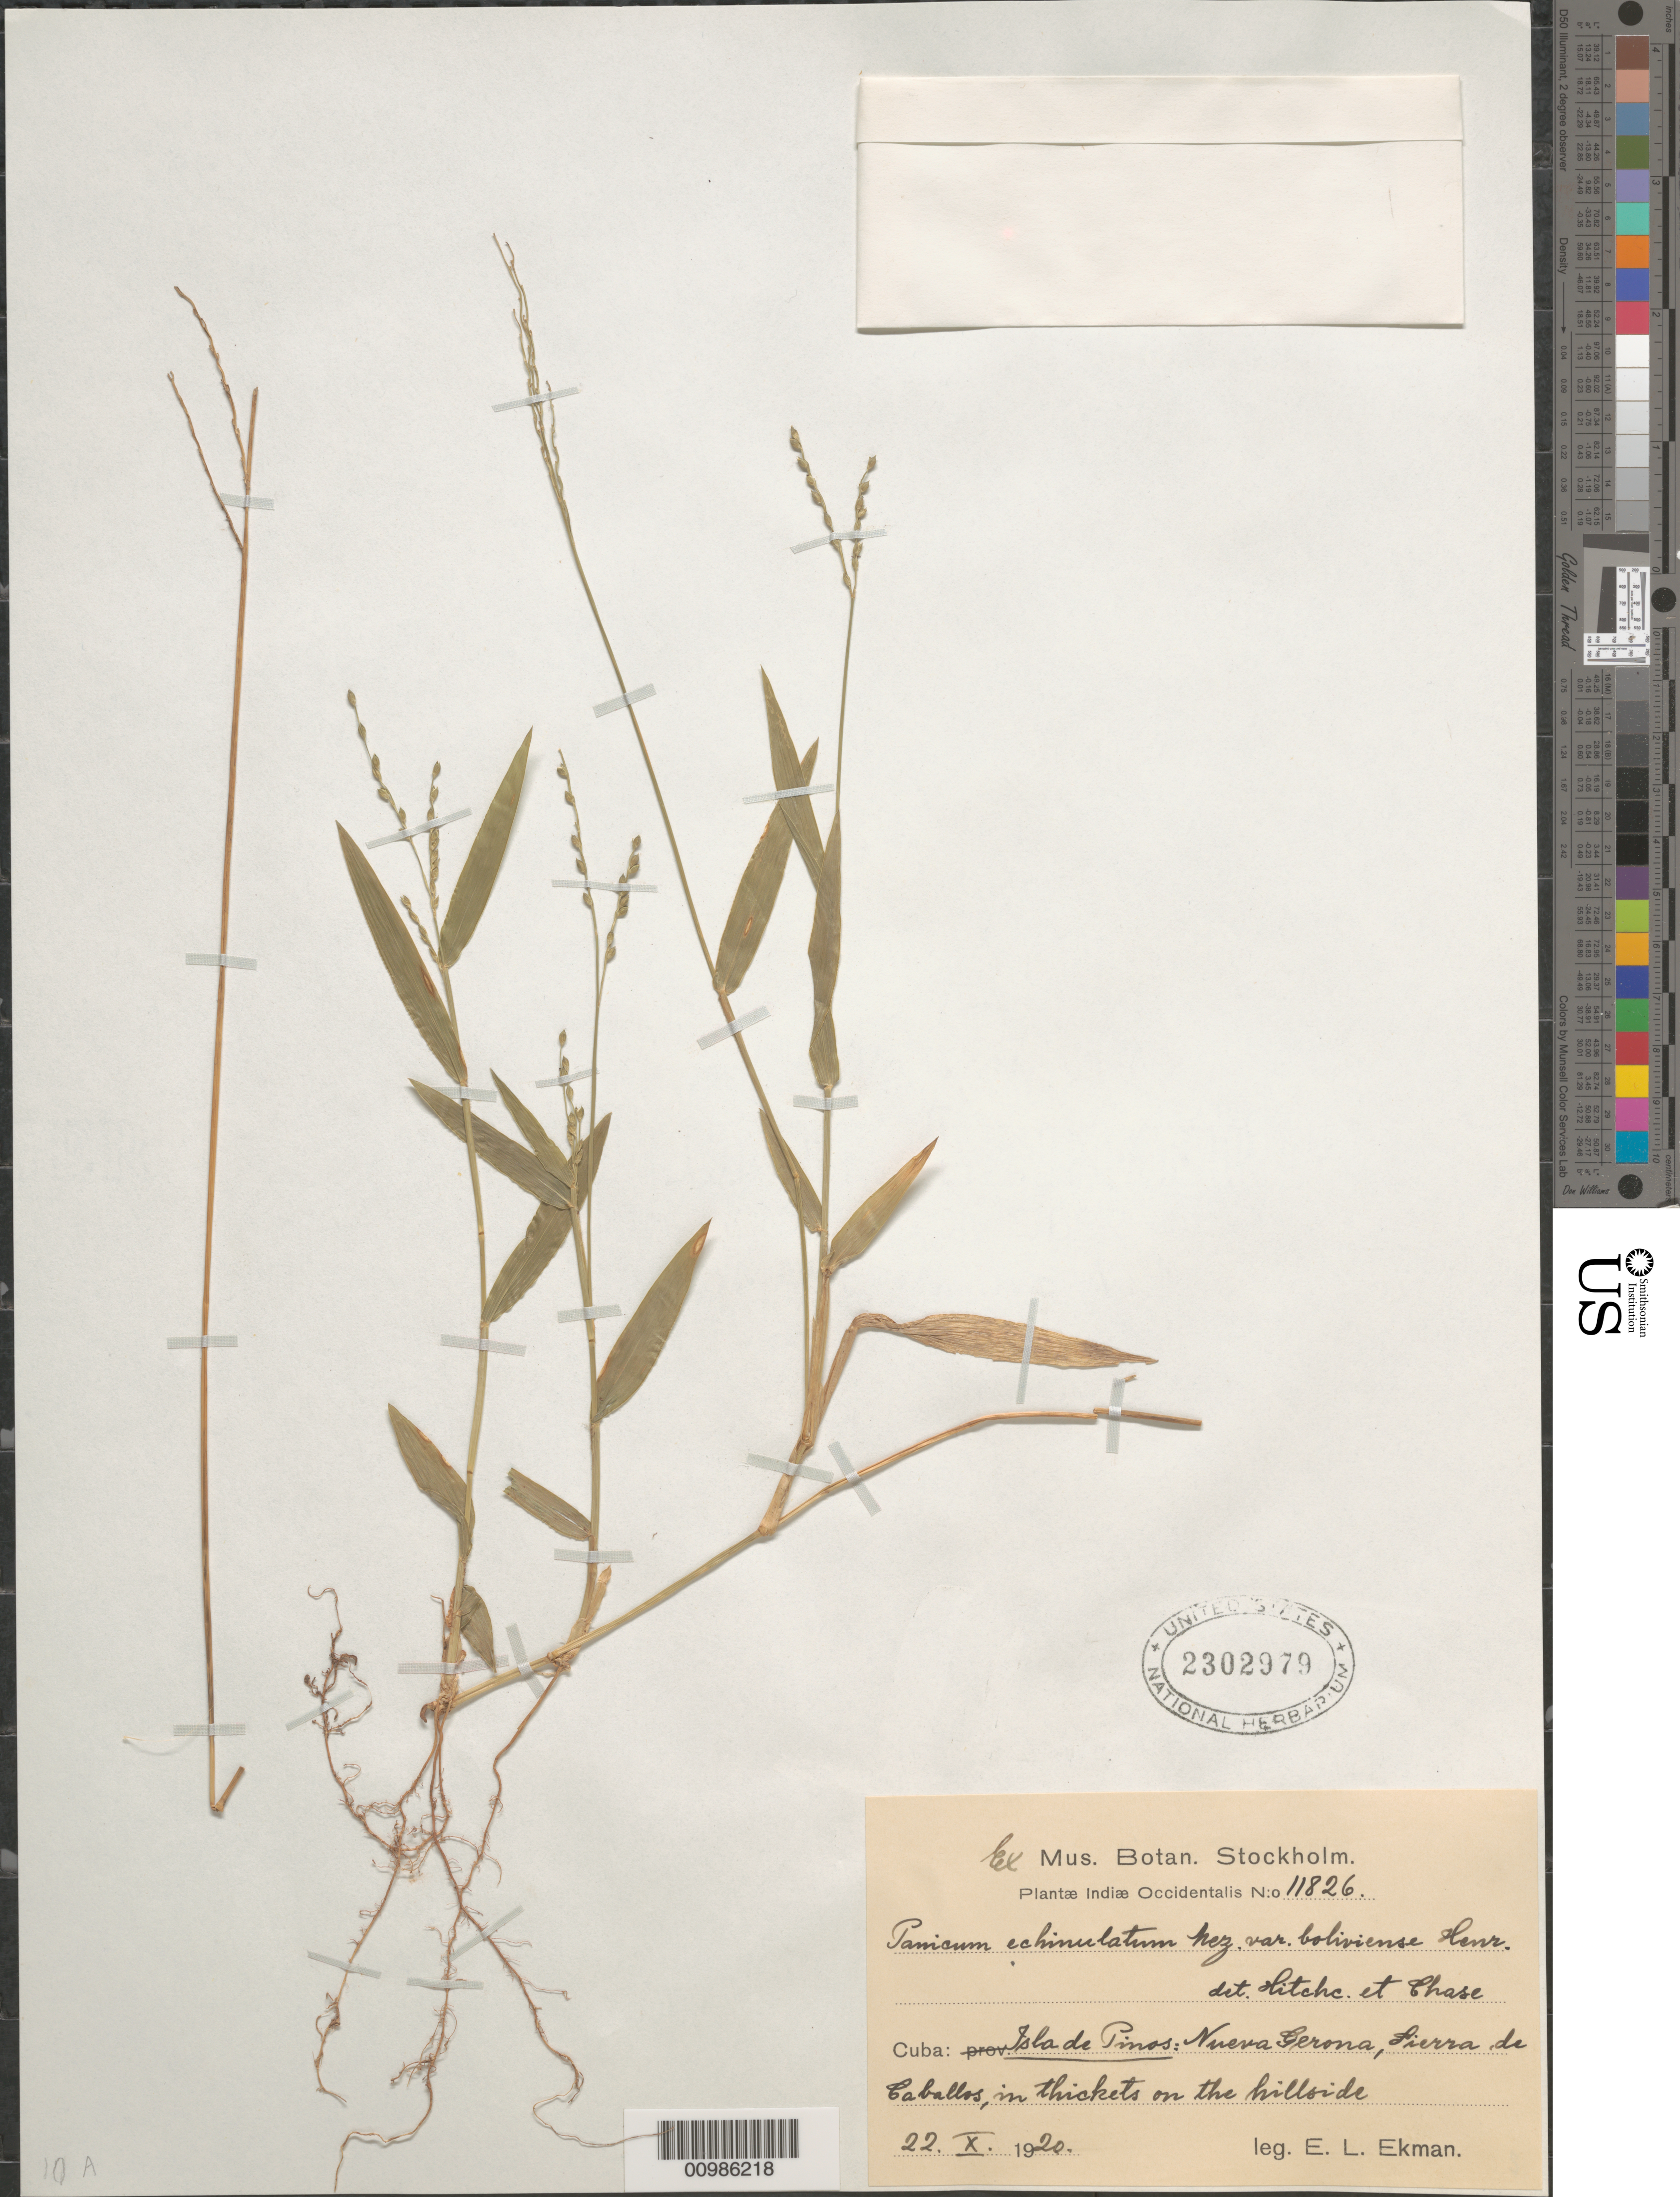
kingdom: Plantae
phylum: Tracheophyta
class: Liliopsida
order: Poales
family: Poaceae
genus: Brachiaria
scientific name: Brachiaria echinulata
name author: (Mez) Parodi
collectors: E. L. Ekman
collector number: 11826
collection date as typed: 22 Oct 1920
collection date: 1920-10-22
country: Cuba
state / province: Isla de la Juventud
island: Isla de la Juventud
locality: Nueva Gerona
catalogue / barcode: US 2302979